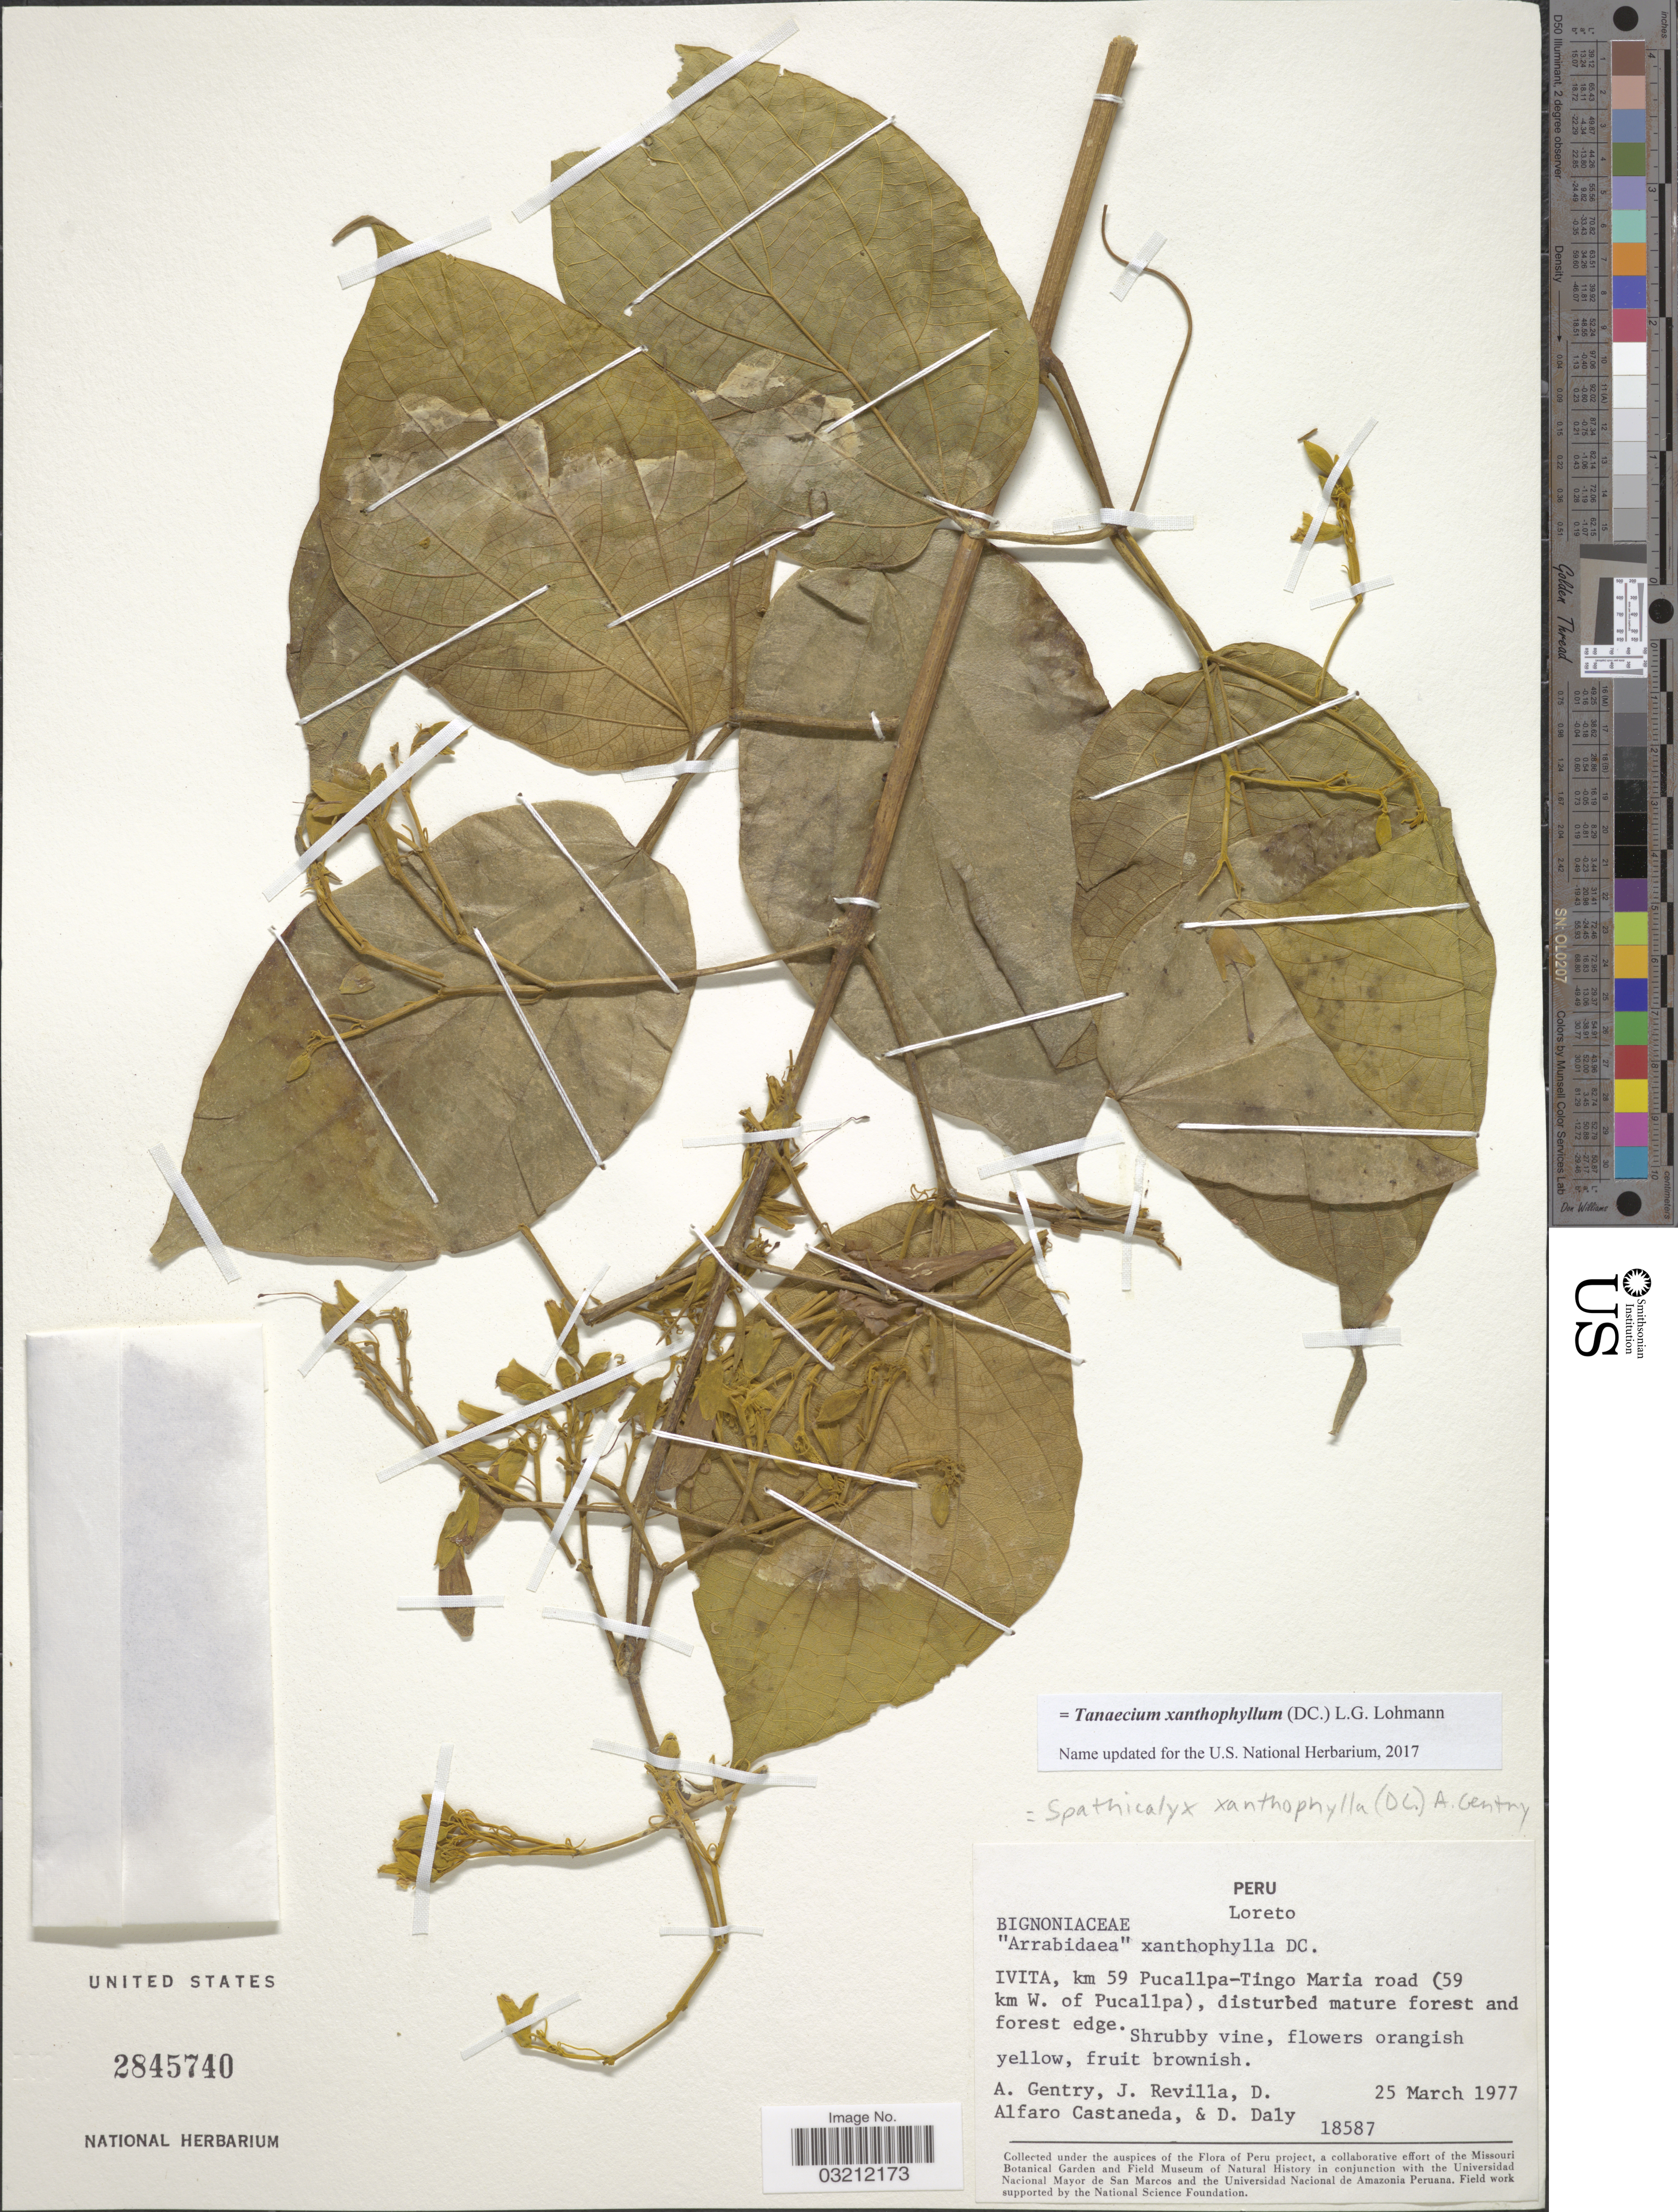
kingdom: Plantae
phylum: Tracheophyta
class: Magnoliopsida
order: Lamiales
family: Bignoniaceae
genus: Tanaecium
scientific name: Tanaecium xanthophyllum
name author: (DC.) L.G. Lohmann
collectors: A. H. Gentry, J. Revilla, D. Alfaro Castaneda & D. C. Daly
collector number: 18587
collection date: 1977-03-25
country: Peru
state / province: Loreto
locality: Ivita, km 59 Pucallpa-Tingo Maria road (59 km W. of Pucallpa).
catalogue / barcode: US 2845740